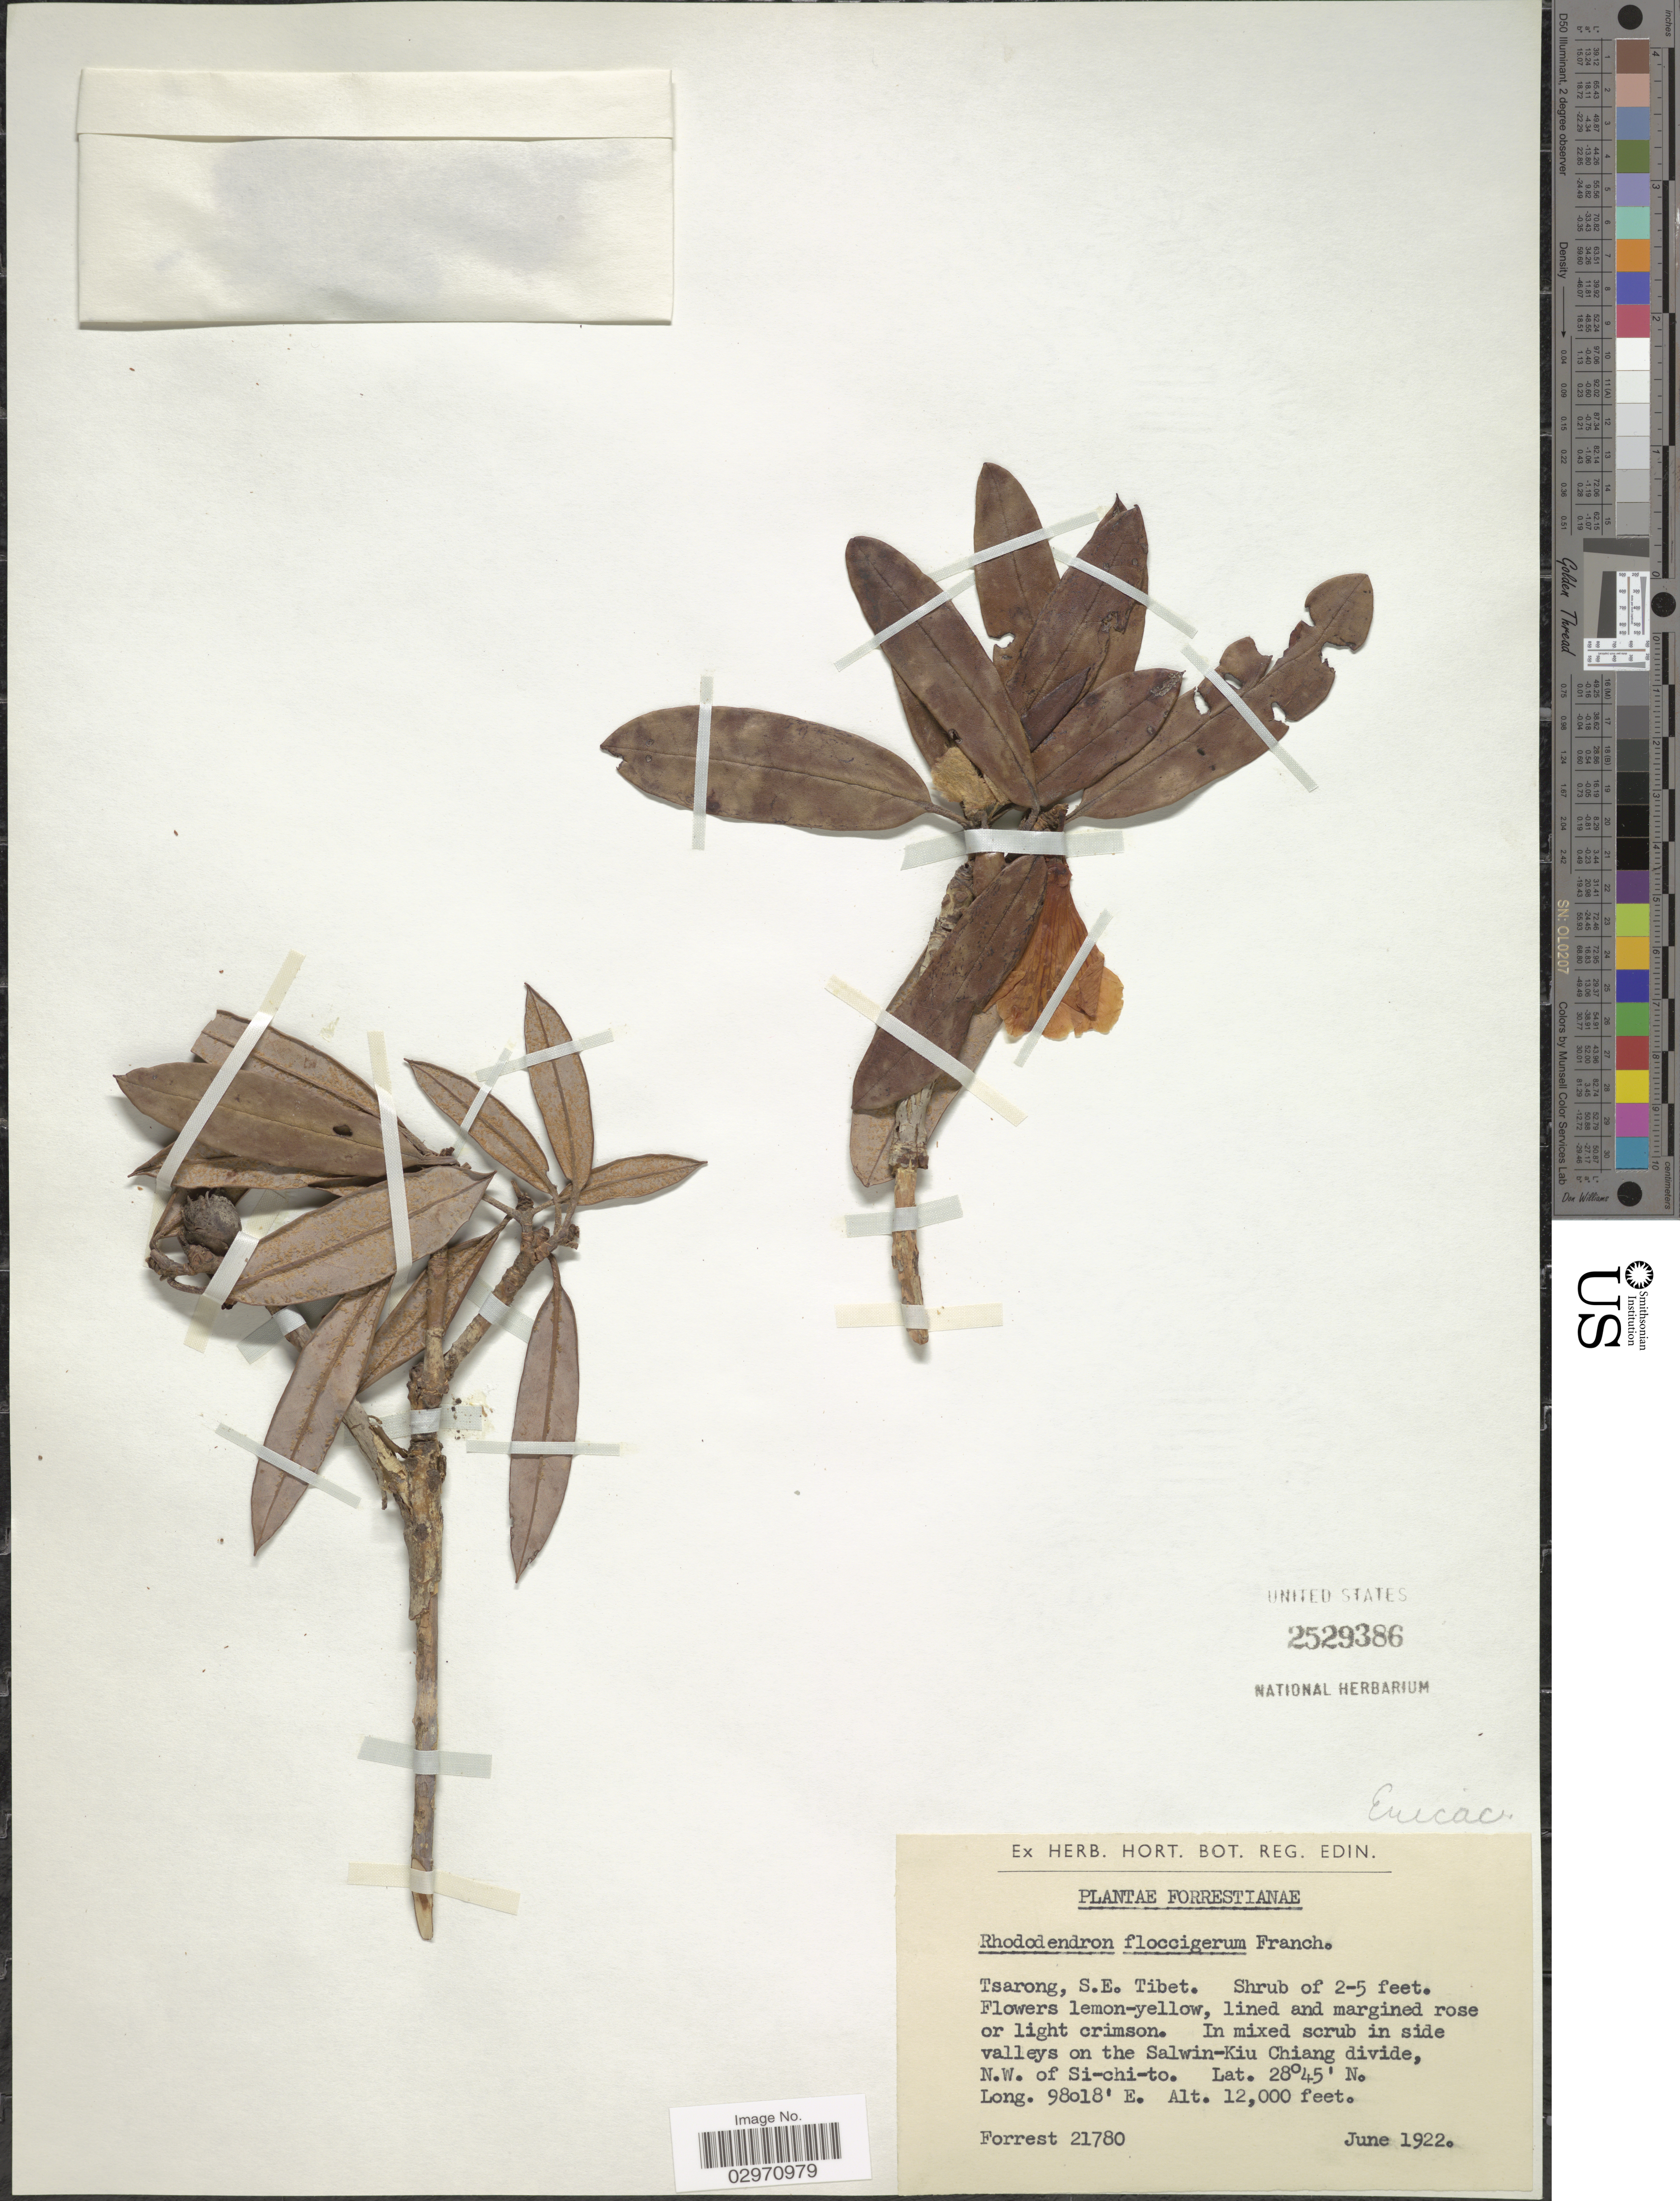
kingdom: Plantae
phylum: Tracheophyta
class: Magnoliopsida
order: Ericales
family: Ericaceae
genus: Rhododendron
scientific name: Rhododendron floccigerum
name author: Franch.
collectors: -. Forrest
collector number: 21780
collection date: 1922-06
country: China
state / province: Xizang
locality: Tsarong, S.E. Tibet. In side valleys on the Salwin-Kiu Chiang divide, N.W. of Si-chi-to.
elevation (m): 3658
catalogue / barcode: US 2529386